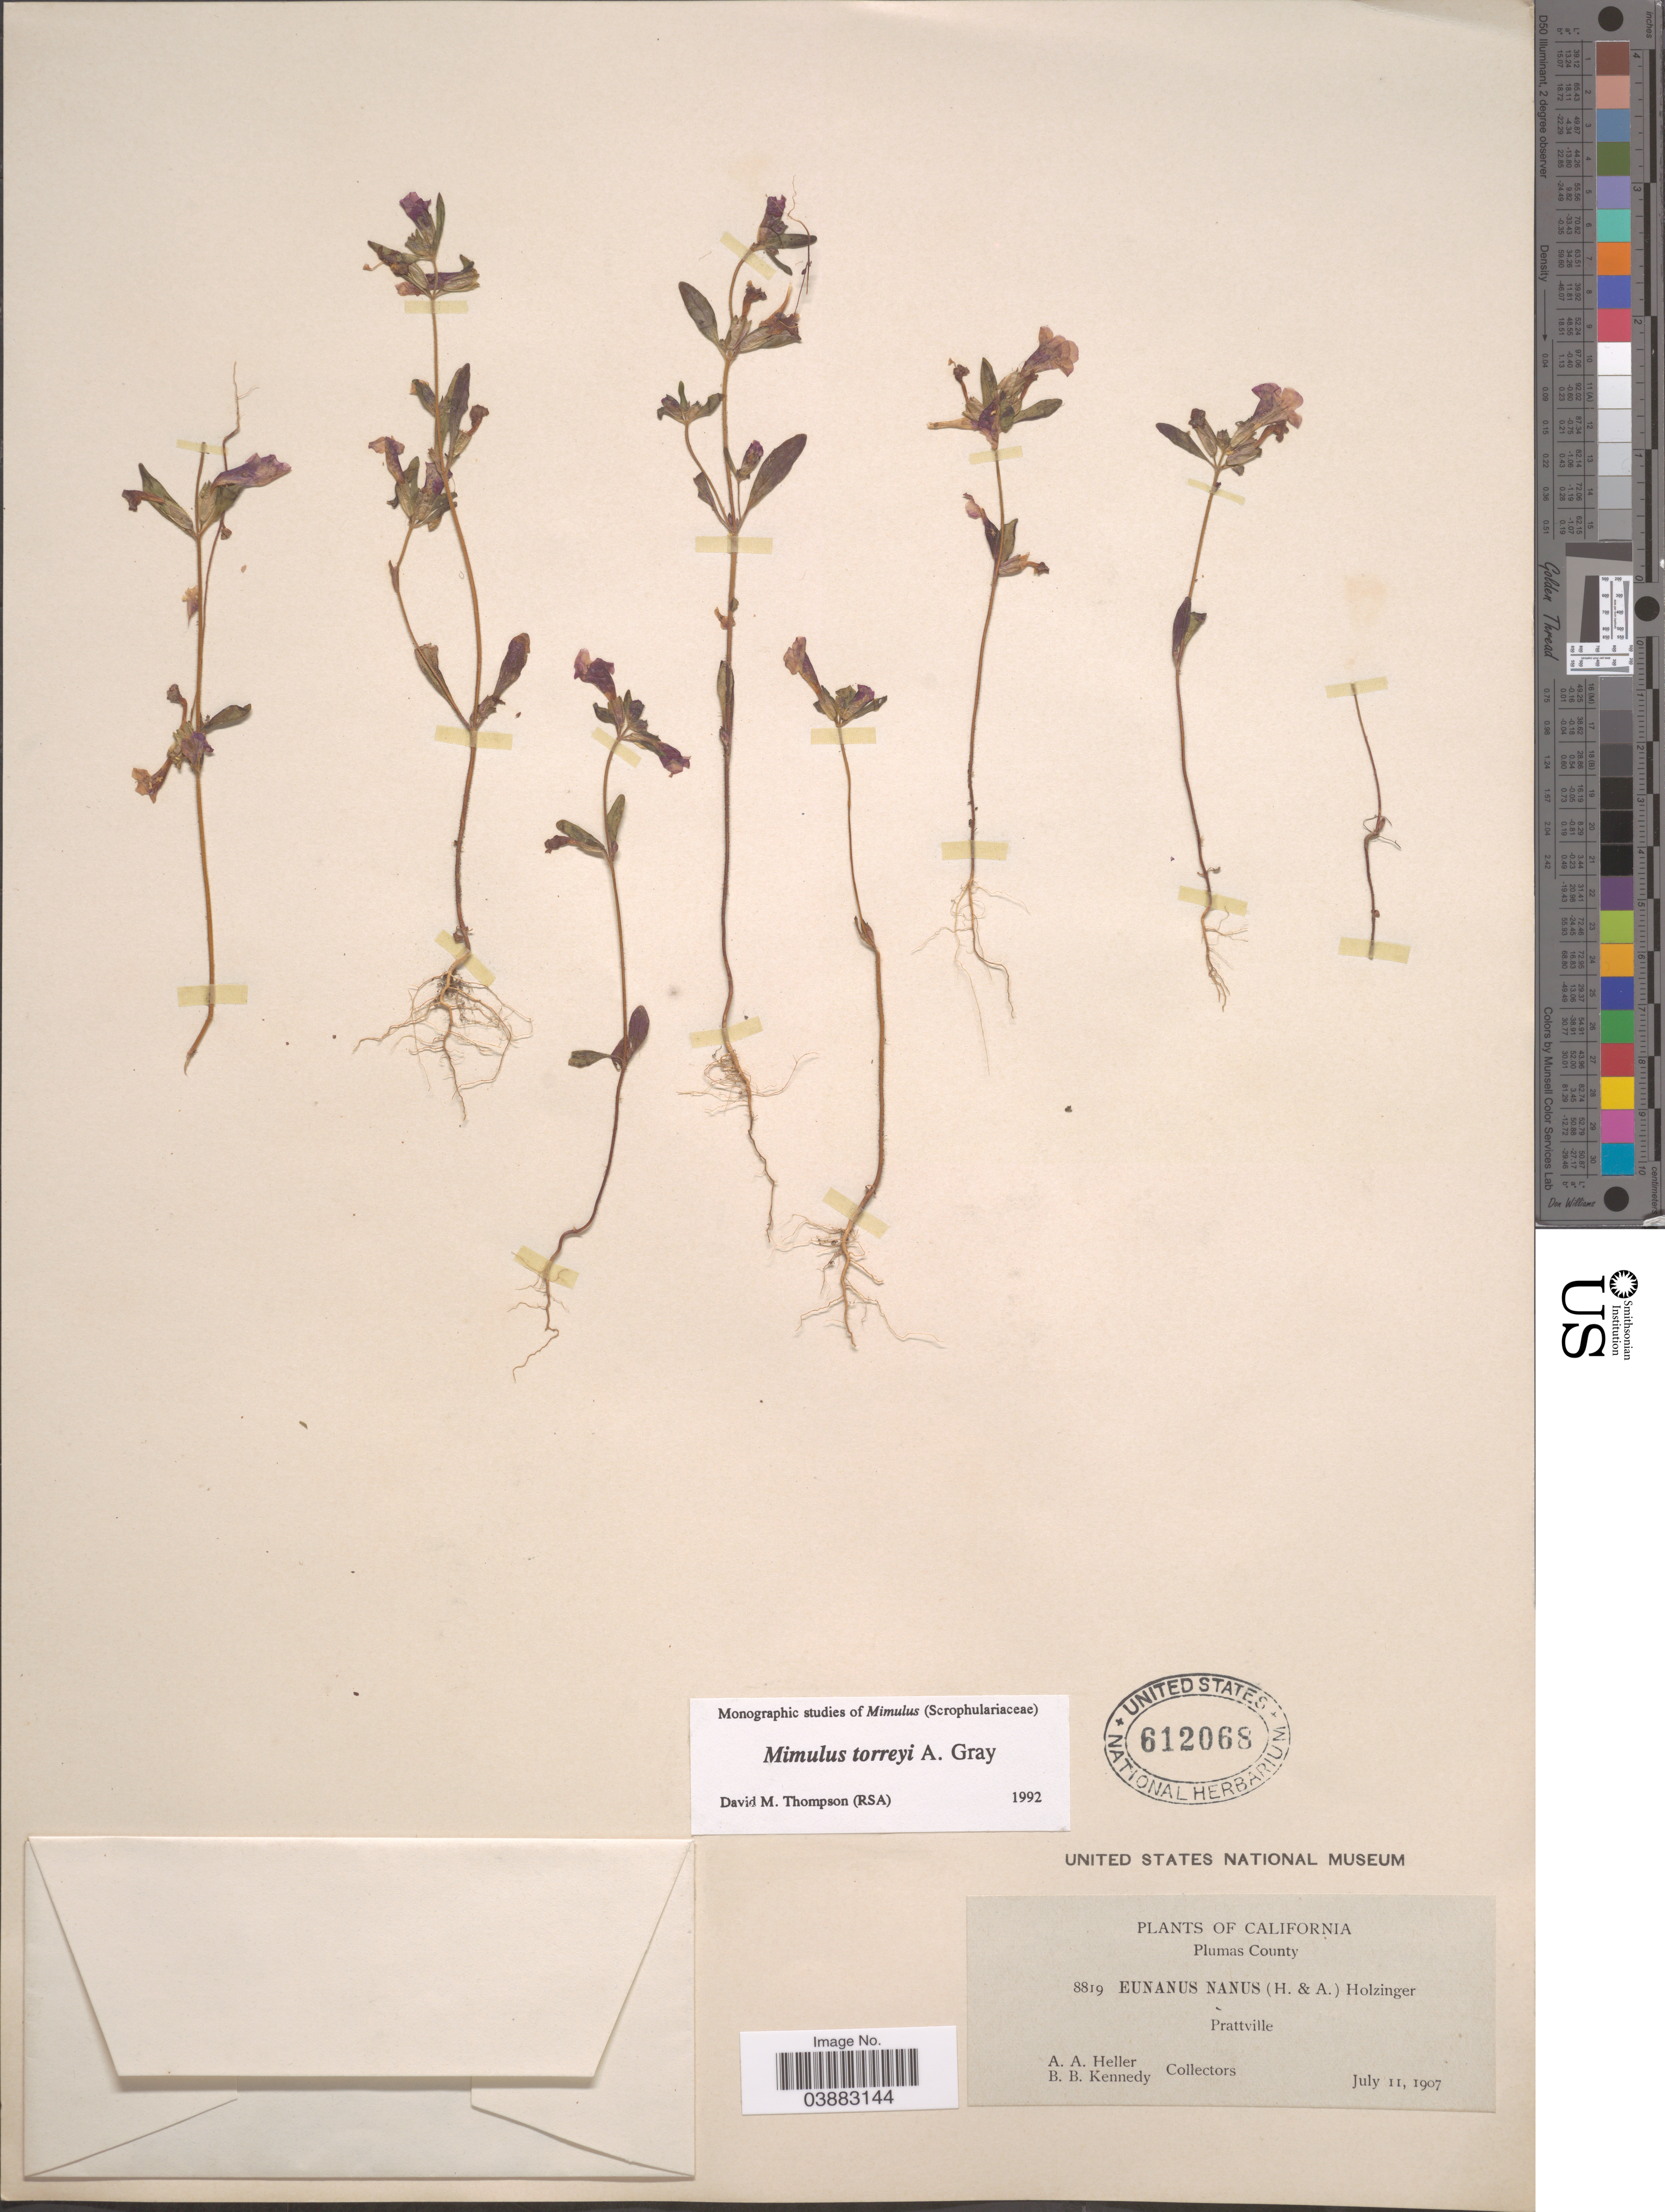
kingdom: Plantae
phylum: Tracheophyta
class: Magnoliopsida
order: Lamiales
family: Phrymaceae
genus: Mimulus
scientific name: Mimulus torreyi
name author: A. Gray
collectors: A. A. Heller & B. Kennedy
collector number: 8819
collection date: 1907-07-11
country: United States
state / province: California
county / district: Plumas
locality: Plumas County. Prattville.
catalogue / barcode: US 612068